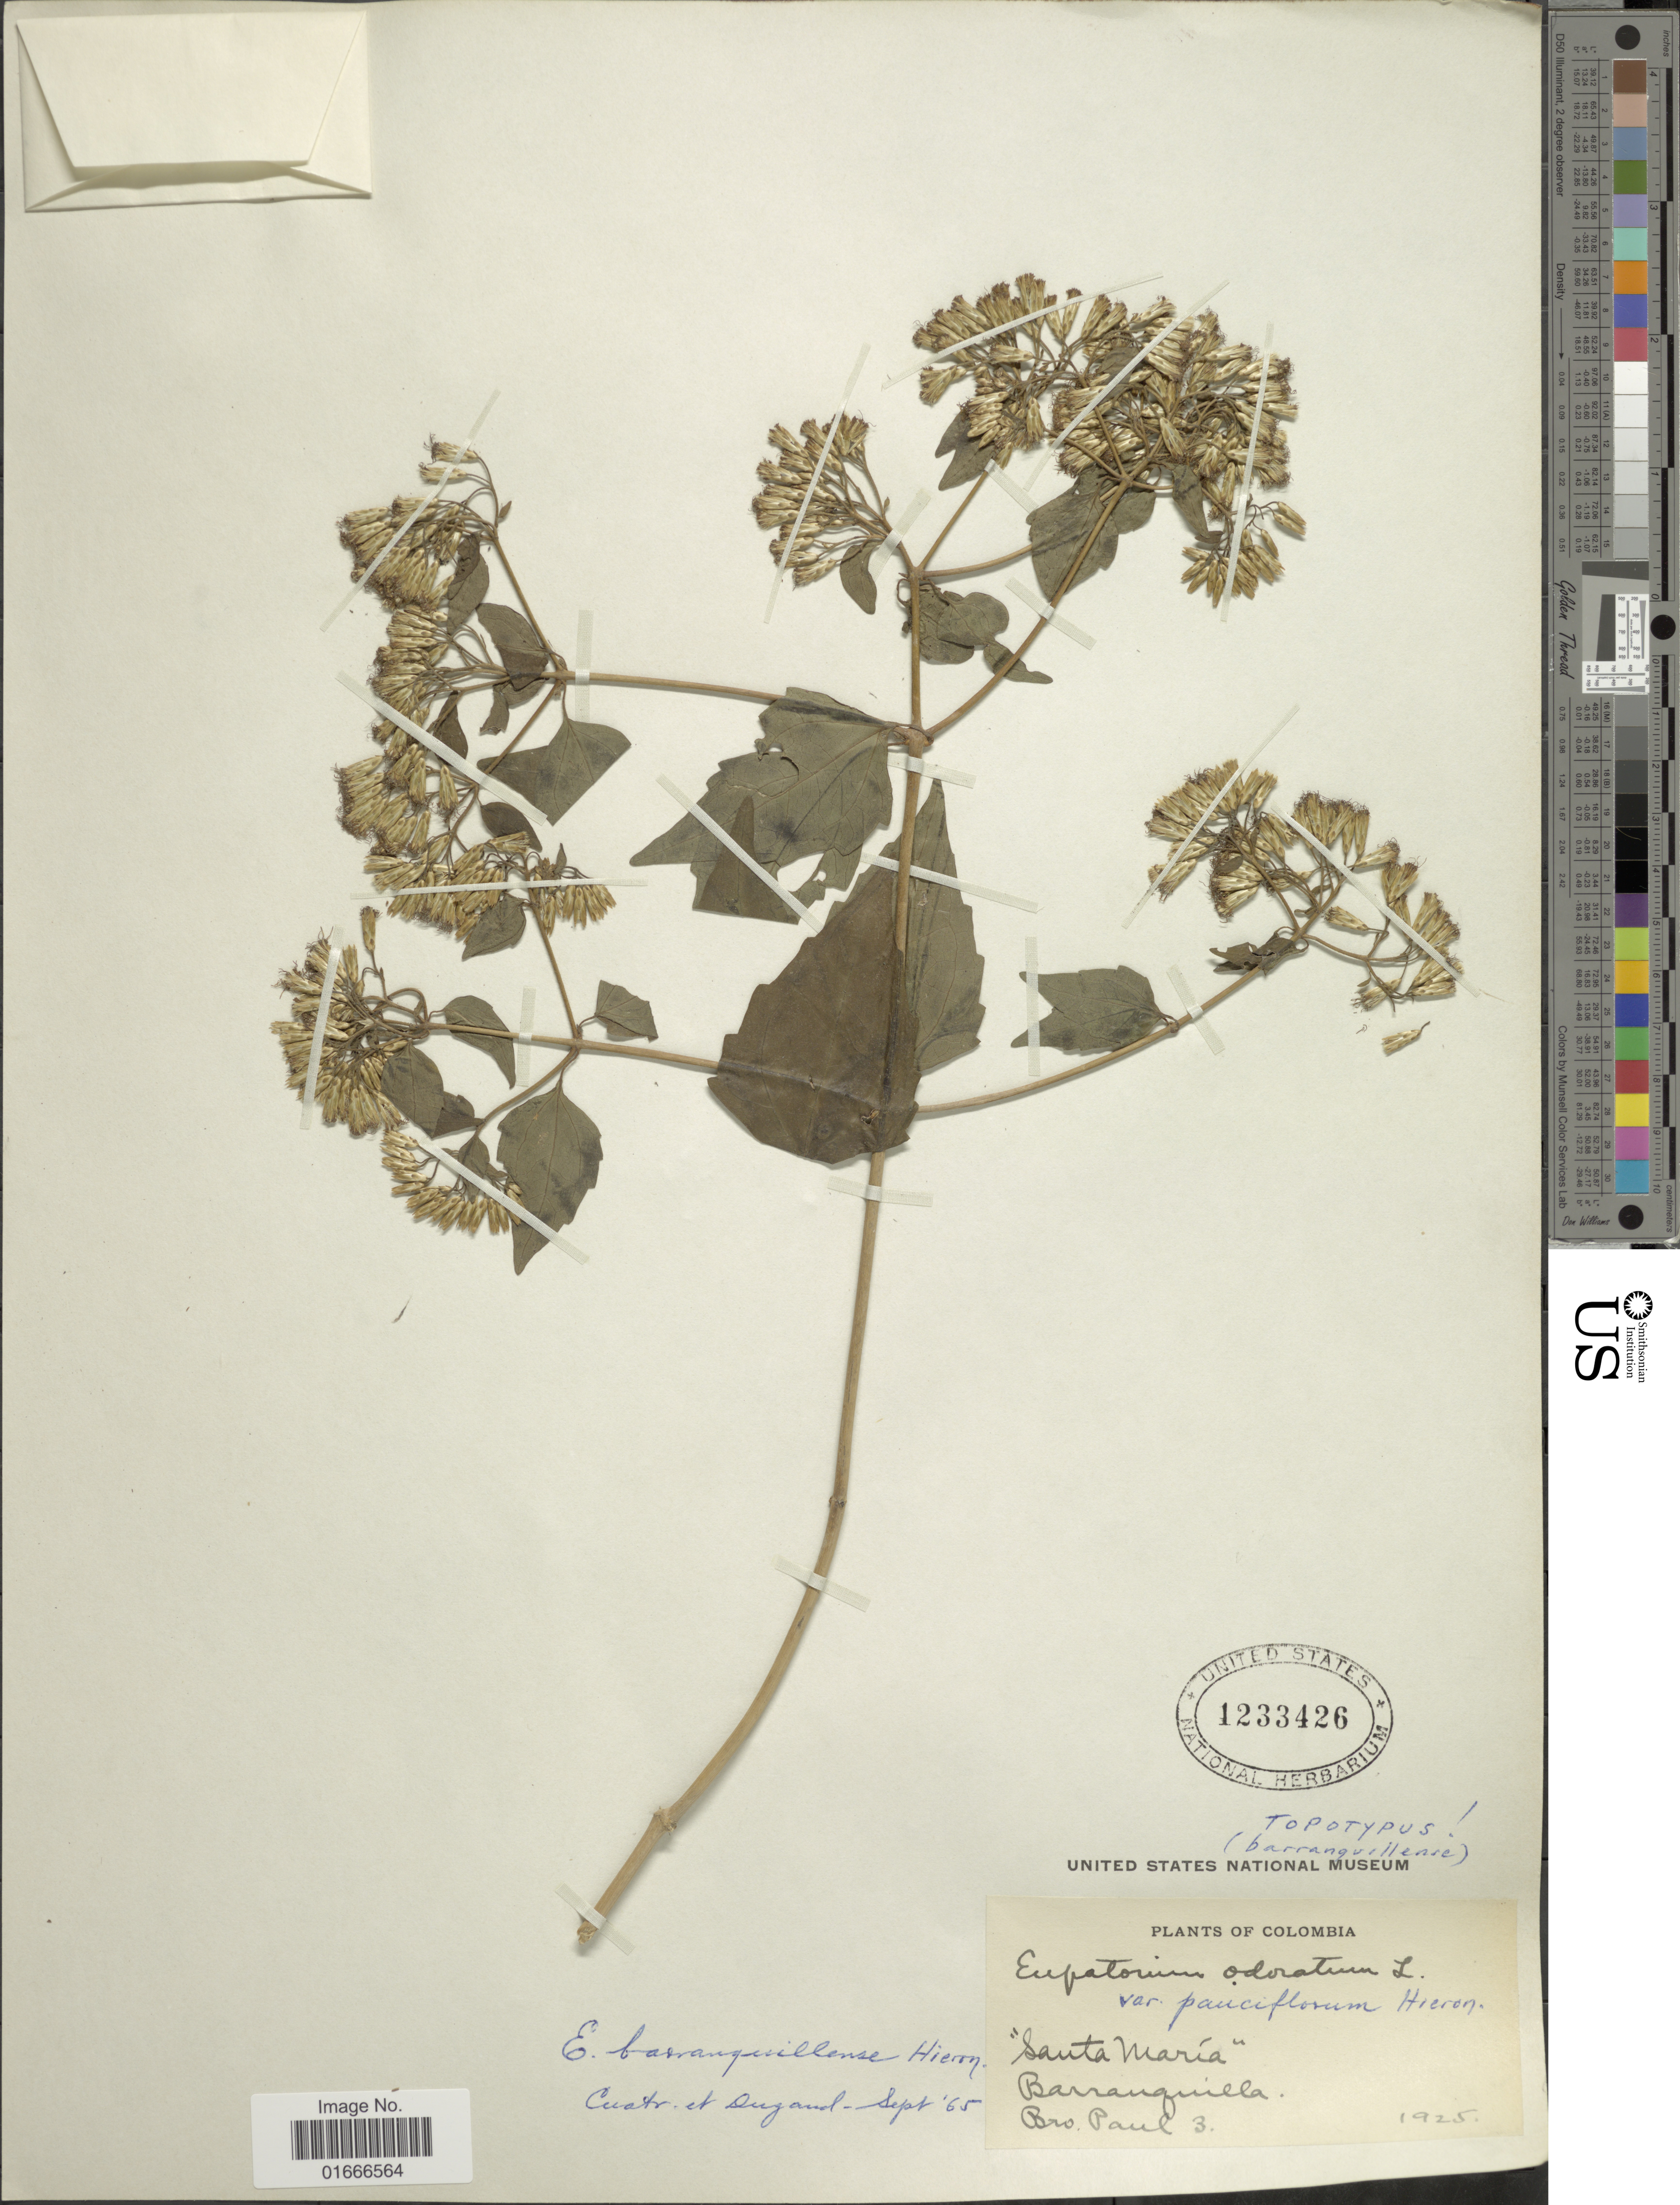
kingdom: Plantae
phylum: Tracheophyta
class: Magnoliopsida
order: Asterales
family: Asteraceae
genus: Chromolaena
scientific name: Chromolaena barranquillensis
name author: (Hieron.) R.M. King & H. Rob.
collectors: B. Paul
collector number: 3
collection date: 1925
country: Colombia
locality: Santa Maria, Barranguilla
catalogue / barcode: US 1233426